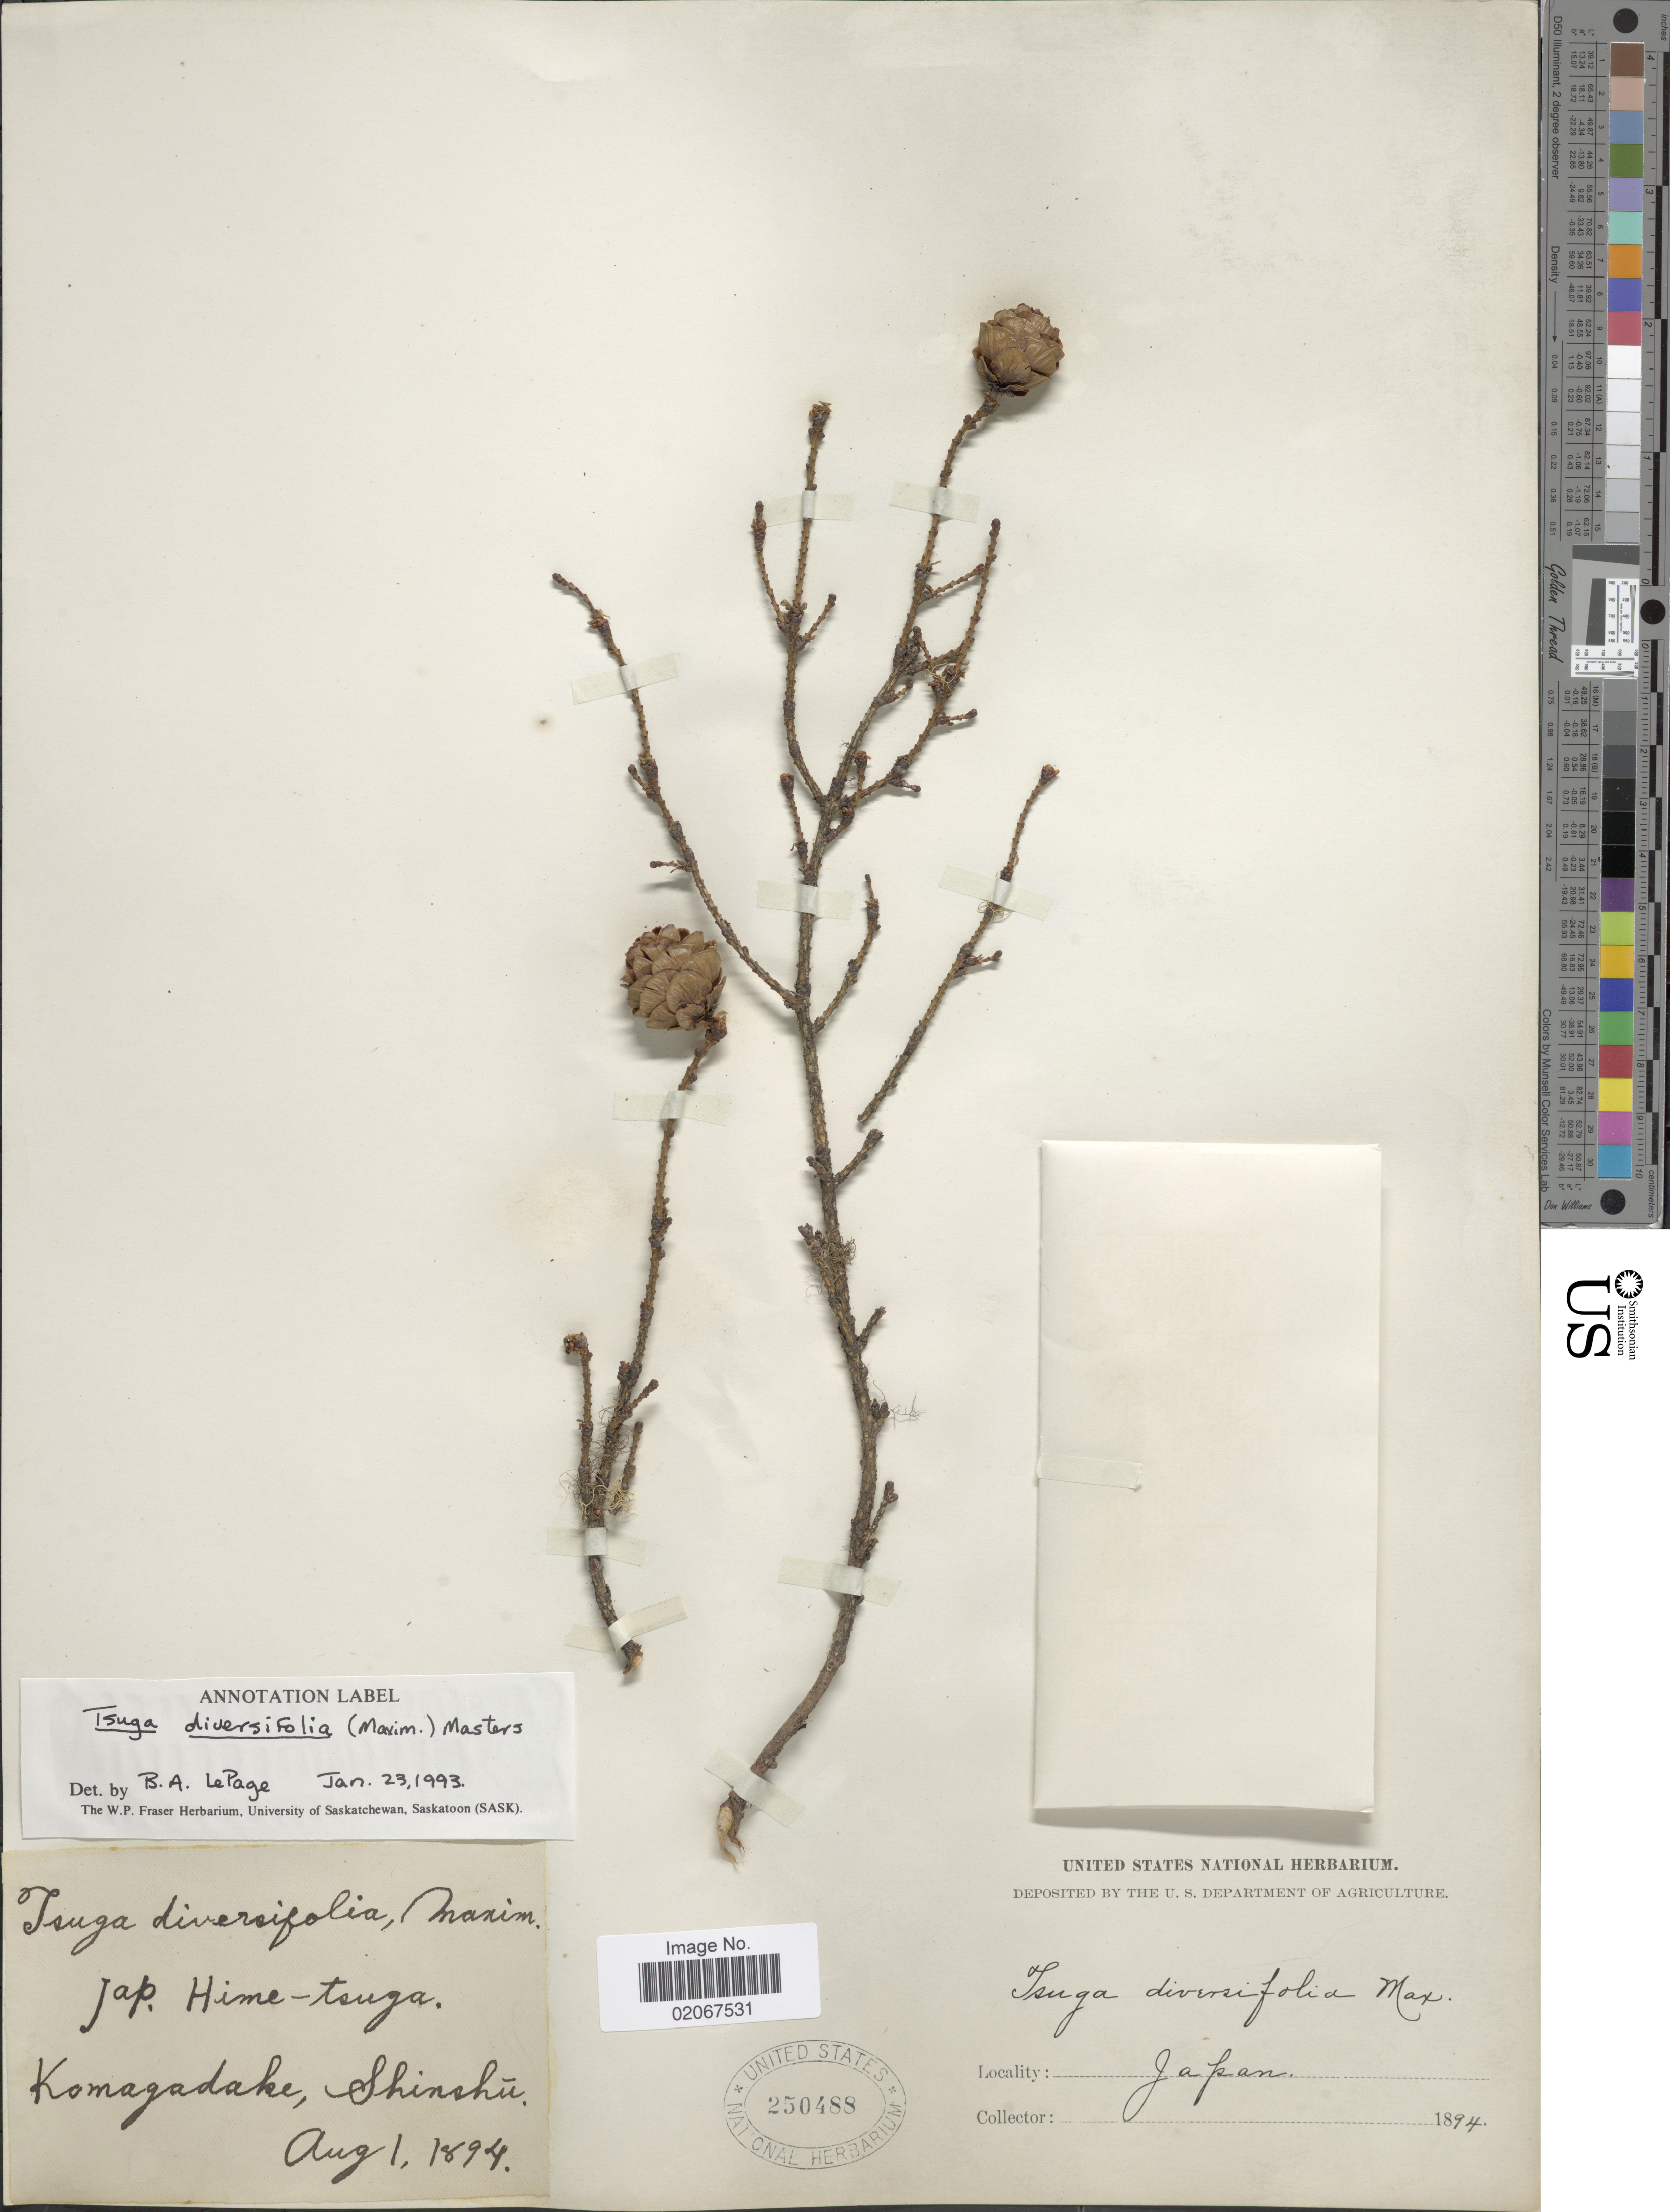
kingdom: Plantae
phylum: Tracheophyta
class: Pinopsida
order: Pinales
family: Pinaceae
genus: Tsuga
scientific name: Tsuga diversifolia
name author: (Maxim.) Mast.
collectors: ex herb. United States National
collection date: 1894-08-01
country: Japan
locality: Komagadake, Shinshu.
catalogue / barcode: US 250488